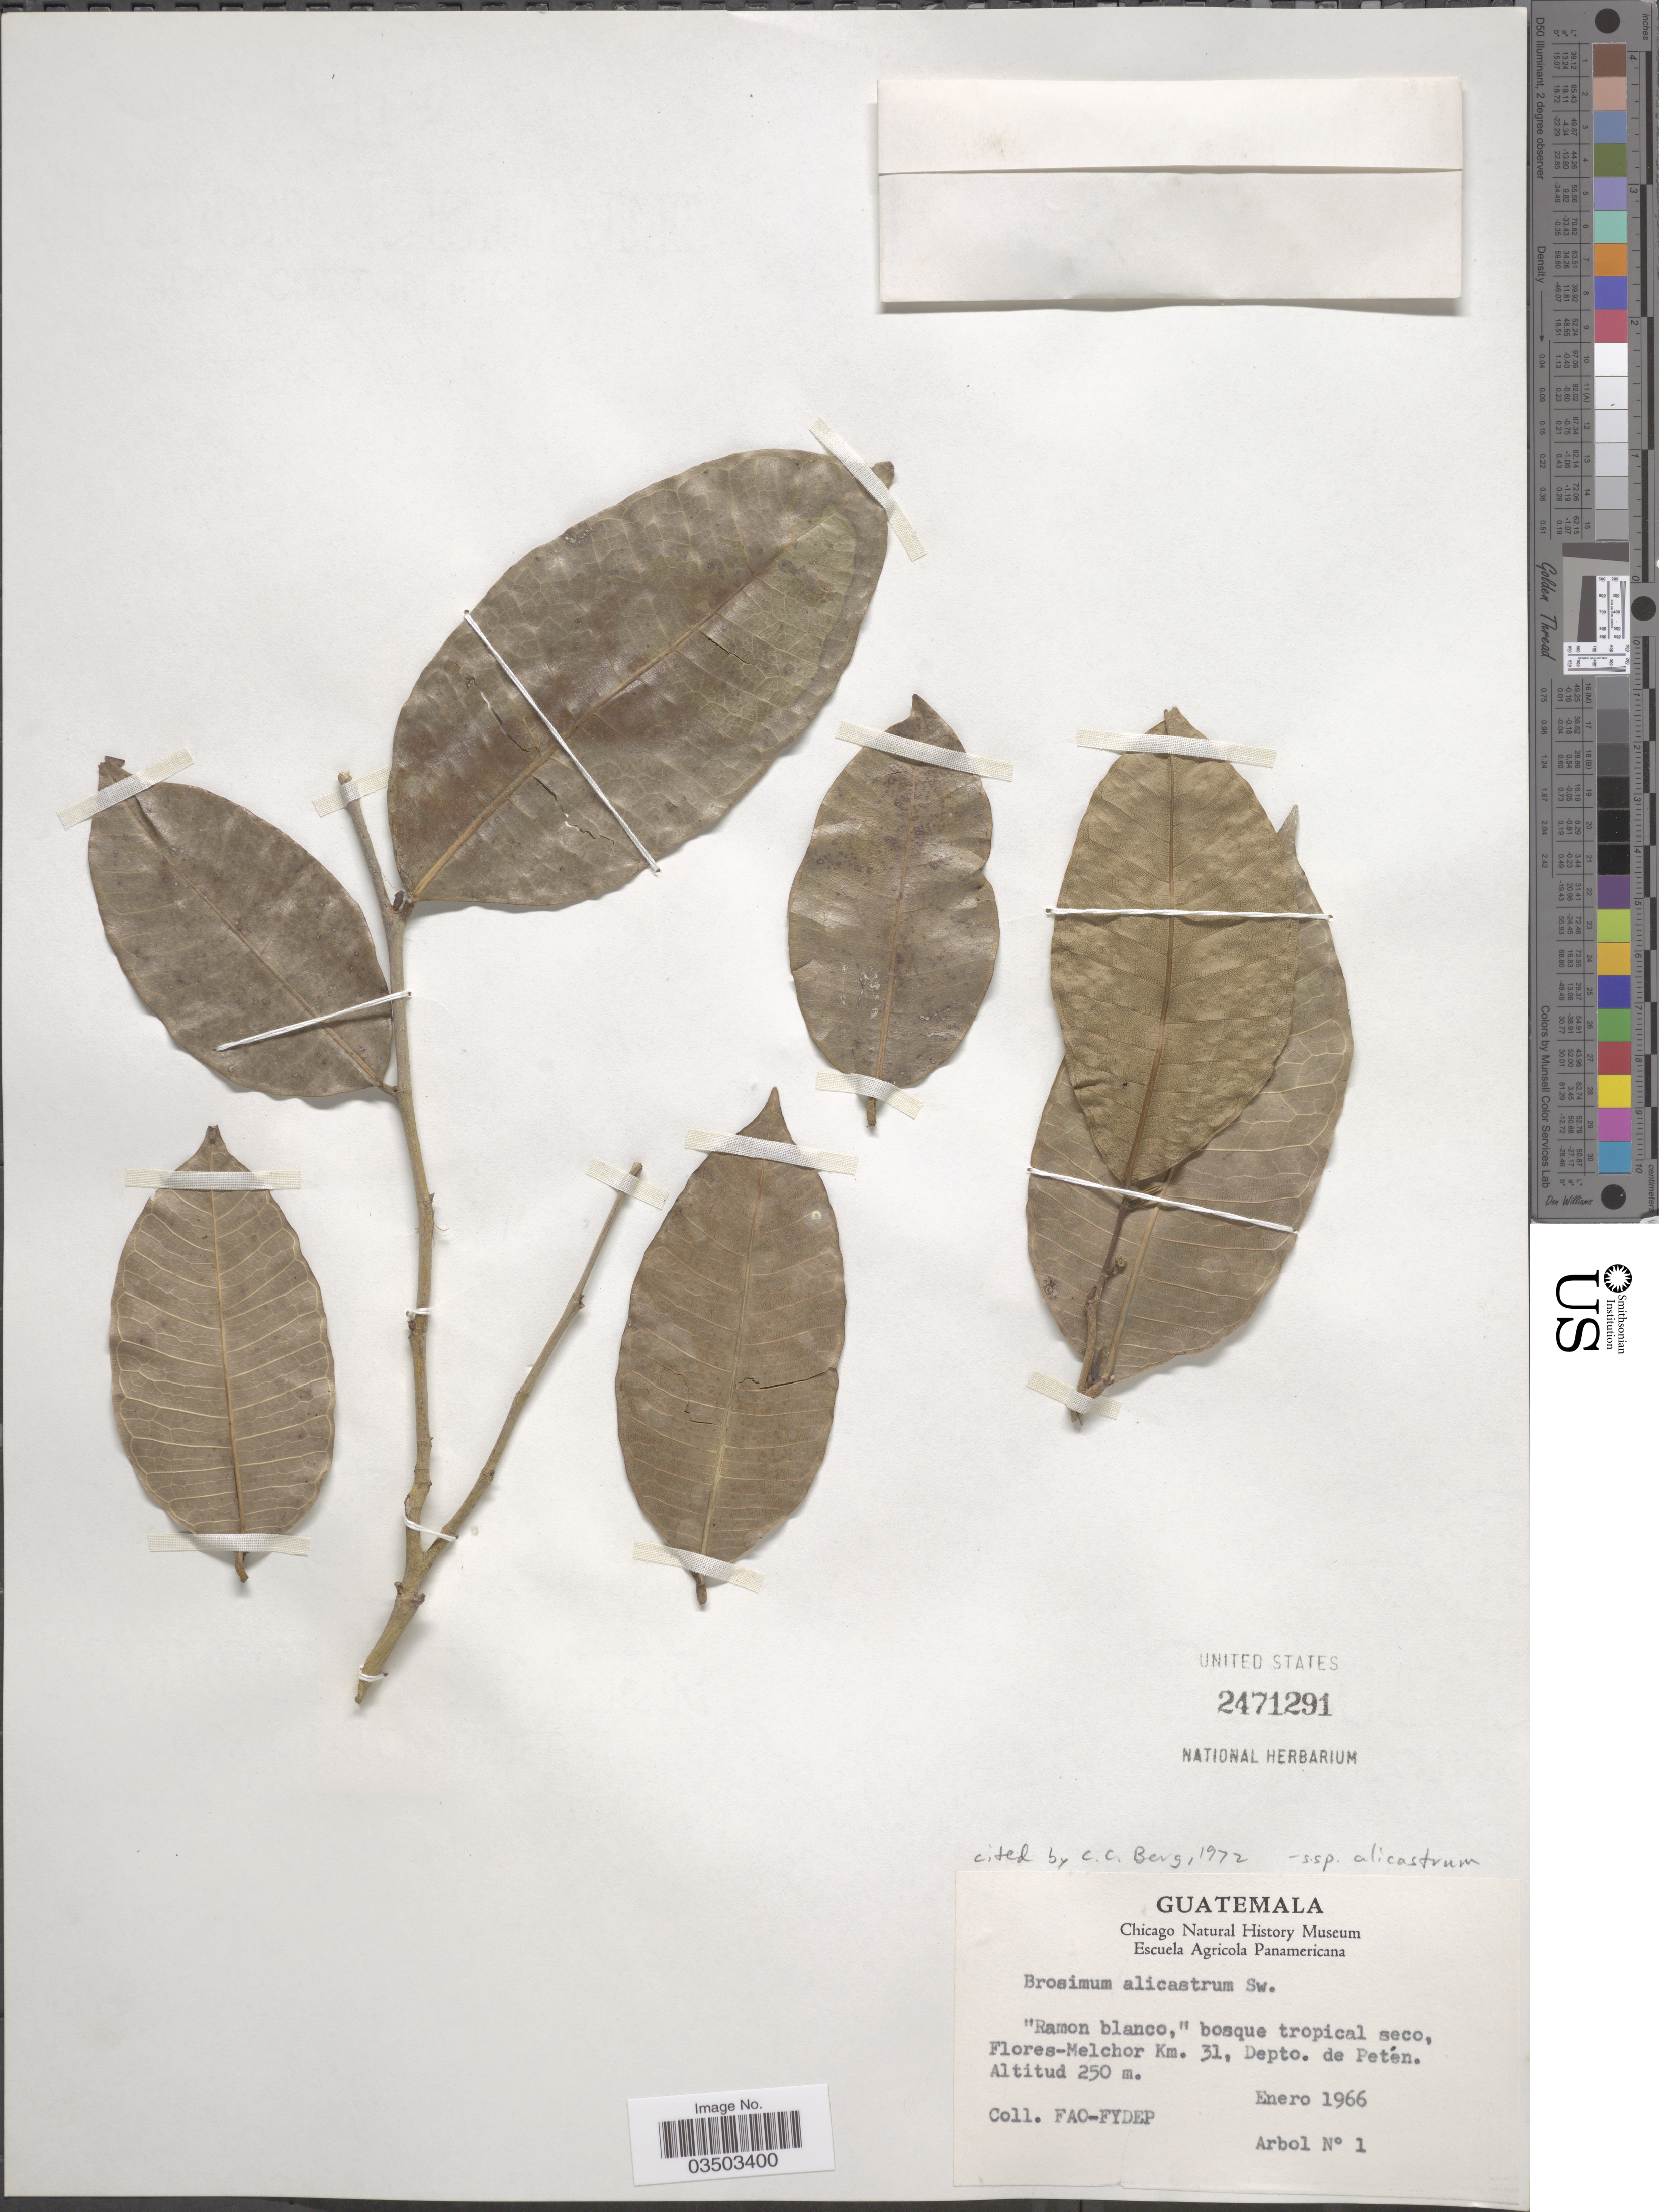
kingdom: Plantae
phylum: Tracheophyta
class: Magnoliopsida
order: Rosales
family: Moraceae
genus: Brosimum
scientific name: Brosimum alicastrum subsp. alicastrum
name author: Sw.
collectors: FAO-FYDEP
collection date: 1966-01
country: Guatemala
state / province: El Peten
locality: Flores-Melchor Km. 31, Depto. de Petén.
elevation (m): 250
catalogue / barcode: US 2471291